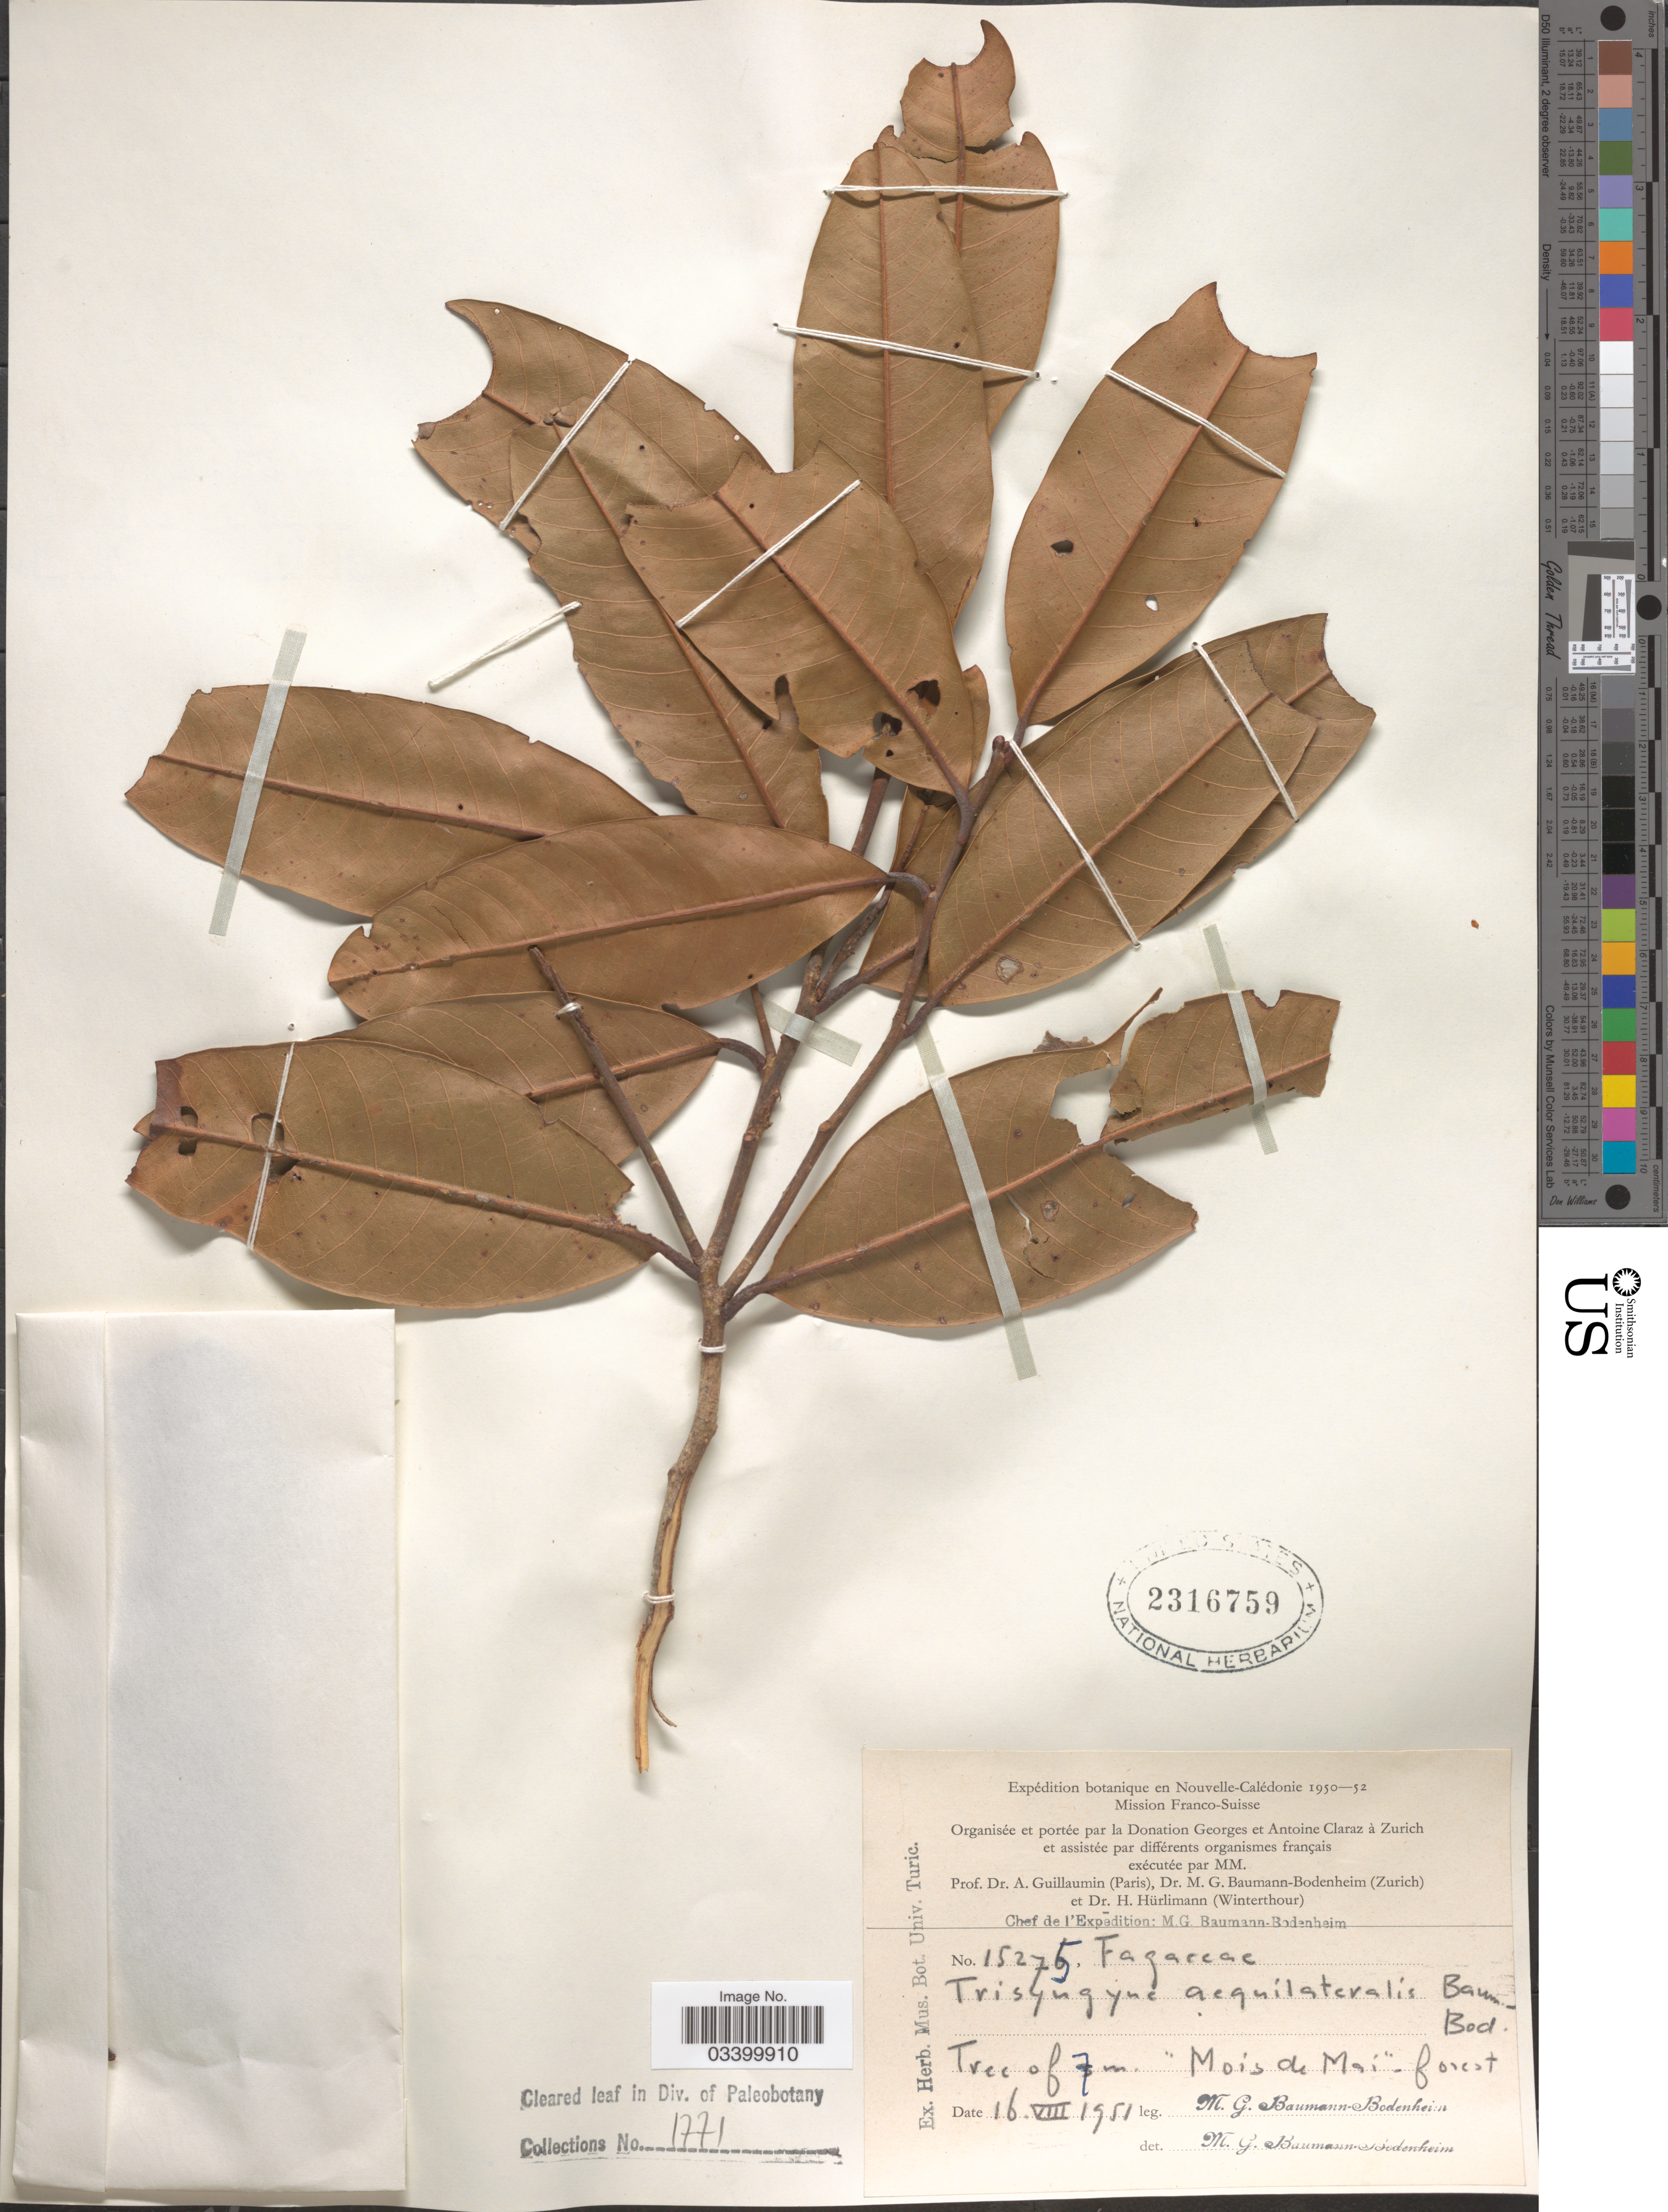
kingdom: Plantae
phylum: Tracheophyta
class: Magnoliopsida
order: Fagales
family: Nothofagaceae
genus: Nothofagus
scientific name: Nothofagus aequilateralis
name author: (Baum.-Bod.) Steenis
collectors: M. G. Baumann-Bodenheim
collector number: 15275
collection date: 1951-08-16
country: New Caledonia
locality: Nouvelle-Calédonie. "Mois de Mai" - forest.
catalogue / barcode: US 2316759